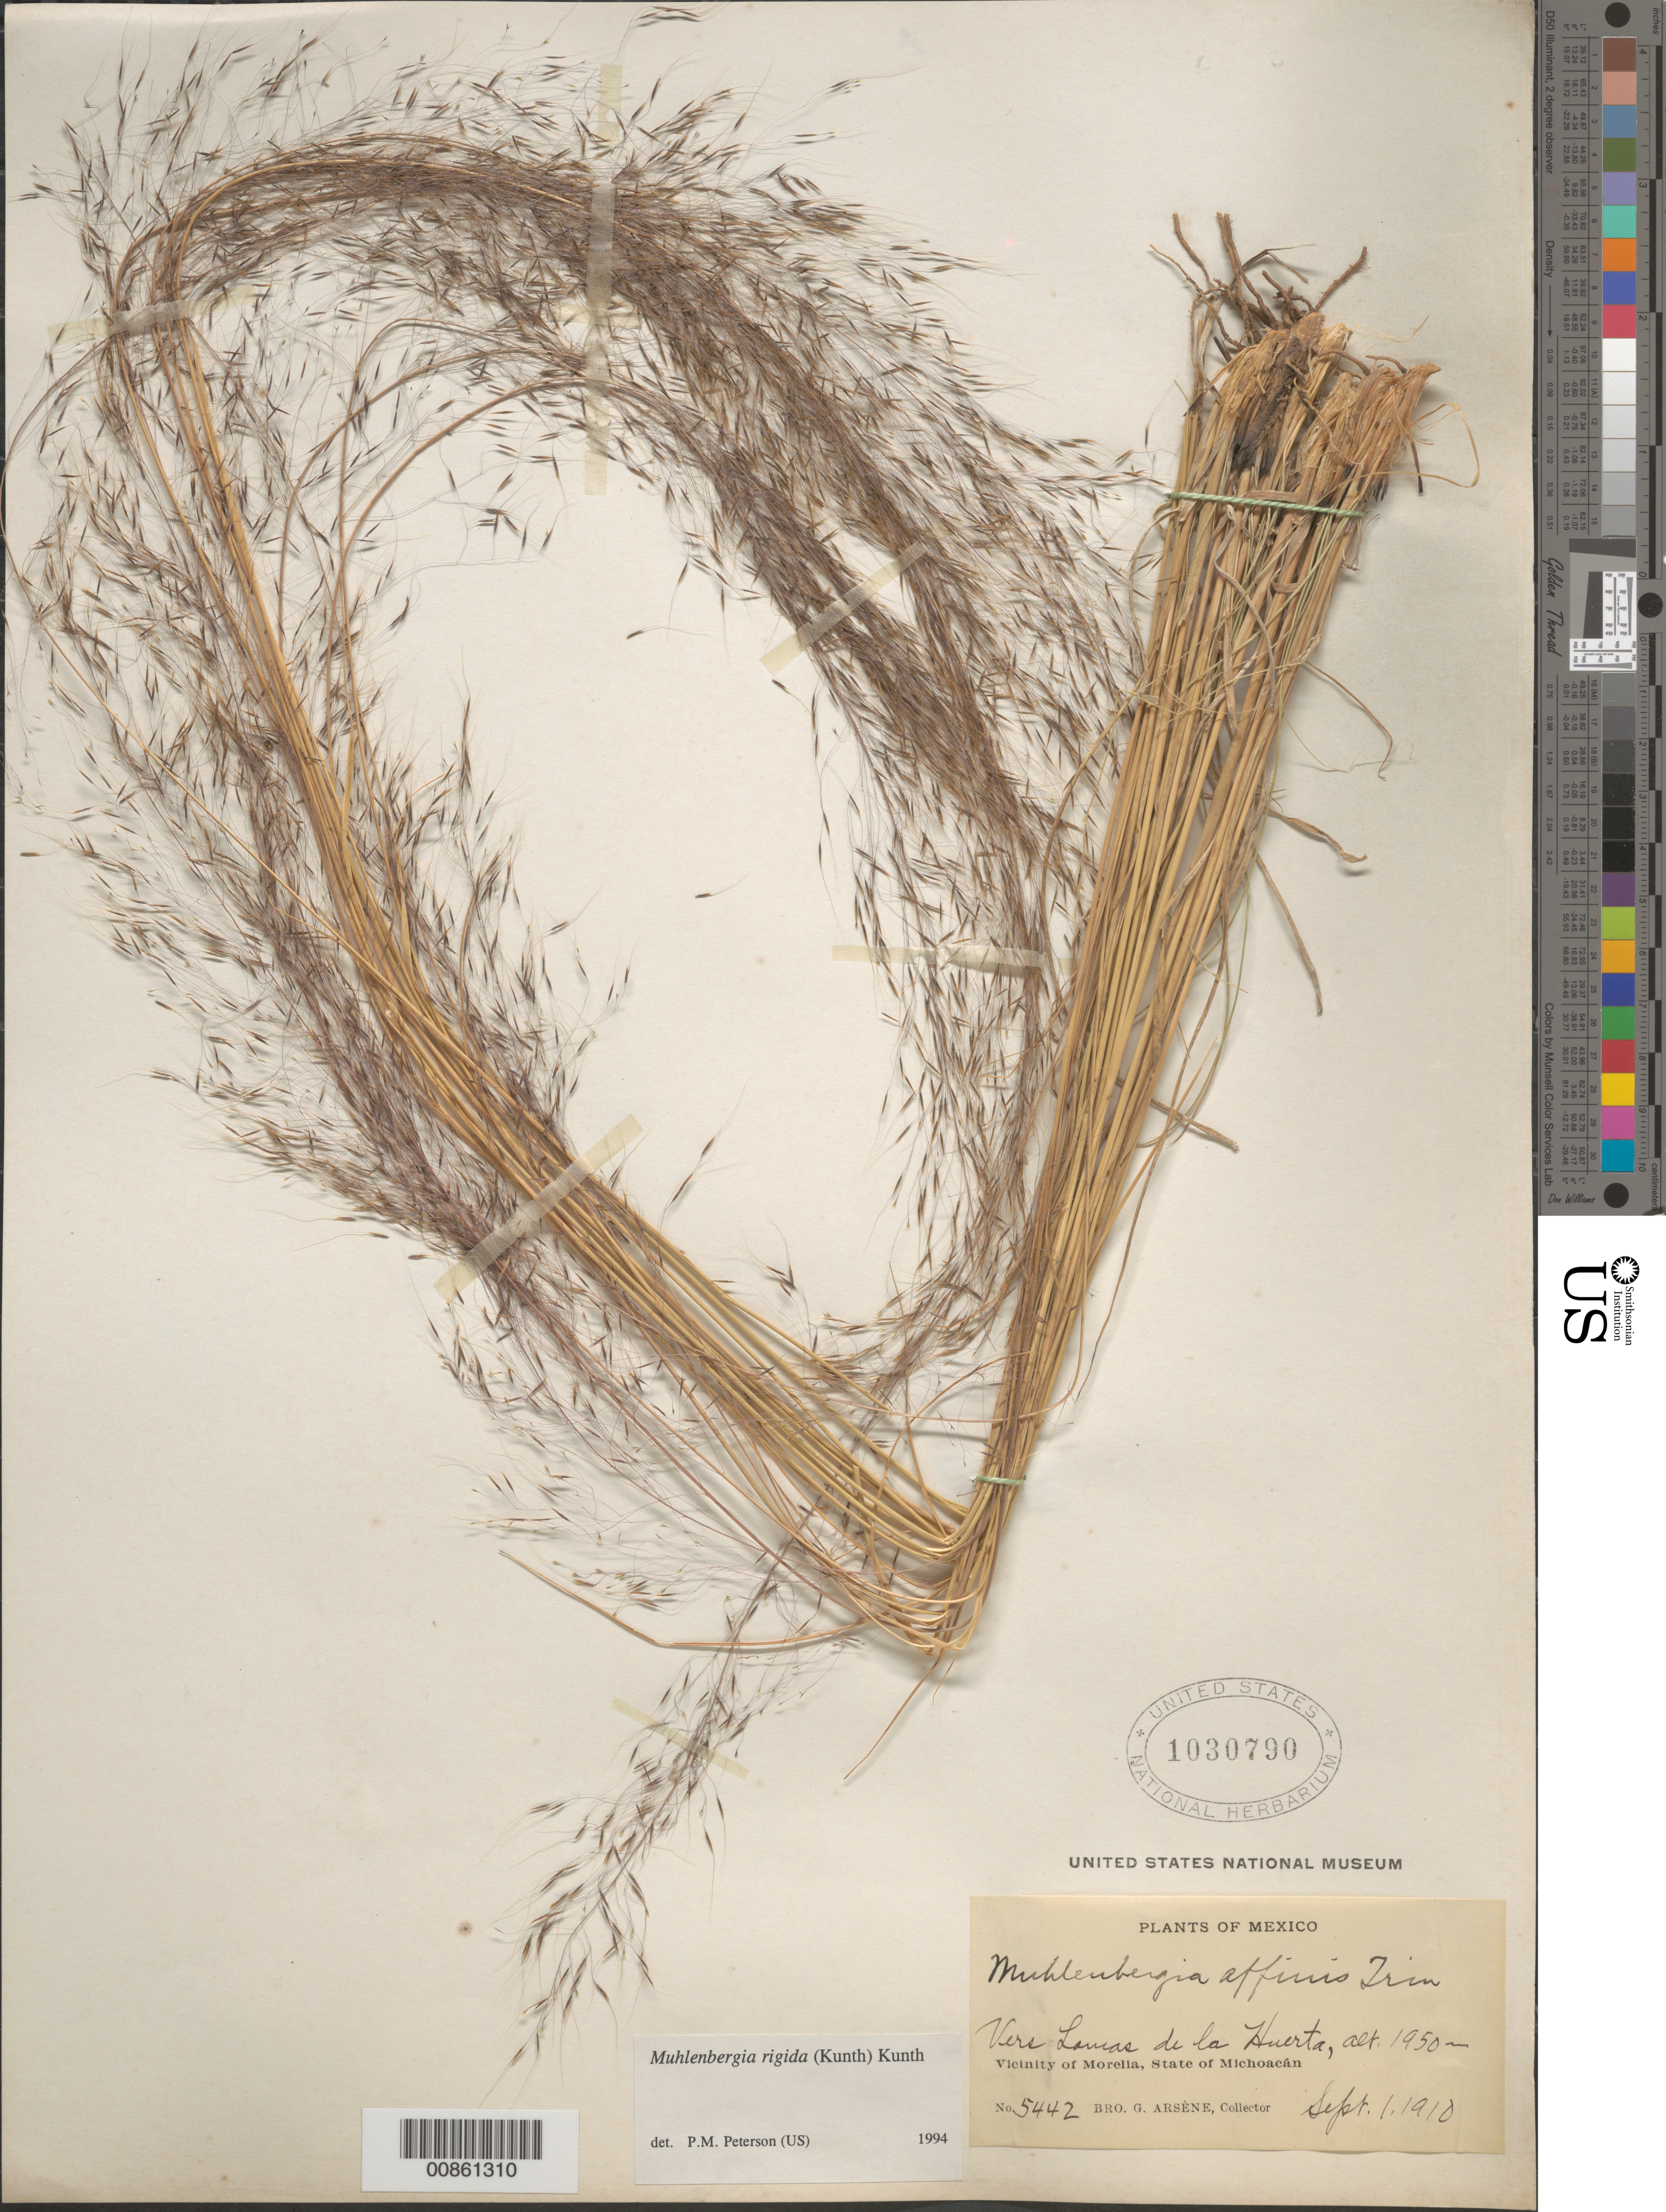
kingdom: Plantae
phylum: Tracheophyta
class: Liliopsida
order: Poales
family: Poaceae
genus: Muhlenbergia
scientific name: Muhlenbergia rigida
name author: (Kunth) Kunth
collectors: Bro. G. Arsène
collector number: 5442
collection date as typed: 01 Sep 1910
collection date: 1910-09-01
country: Mexico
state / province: Michoacán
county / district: Morelia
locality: Lomas de la Huerta, Vicinity of Morelia, mpio. Morelia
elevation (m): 1950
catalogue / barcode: US 1030790